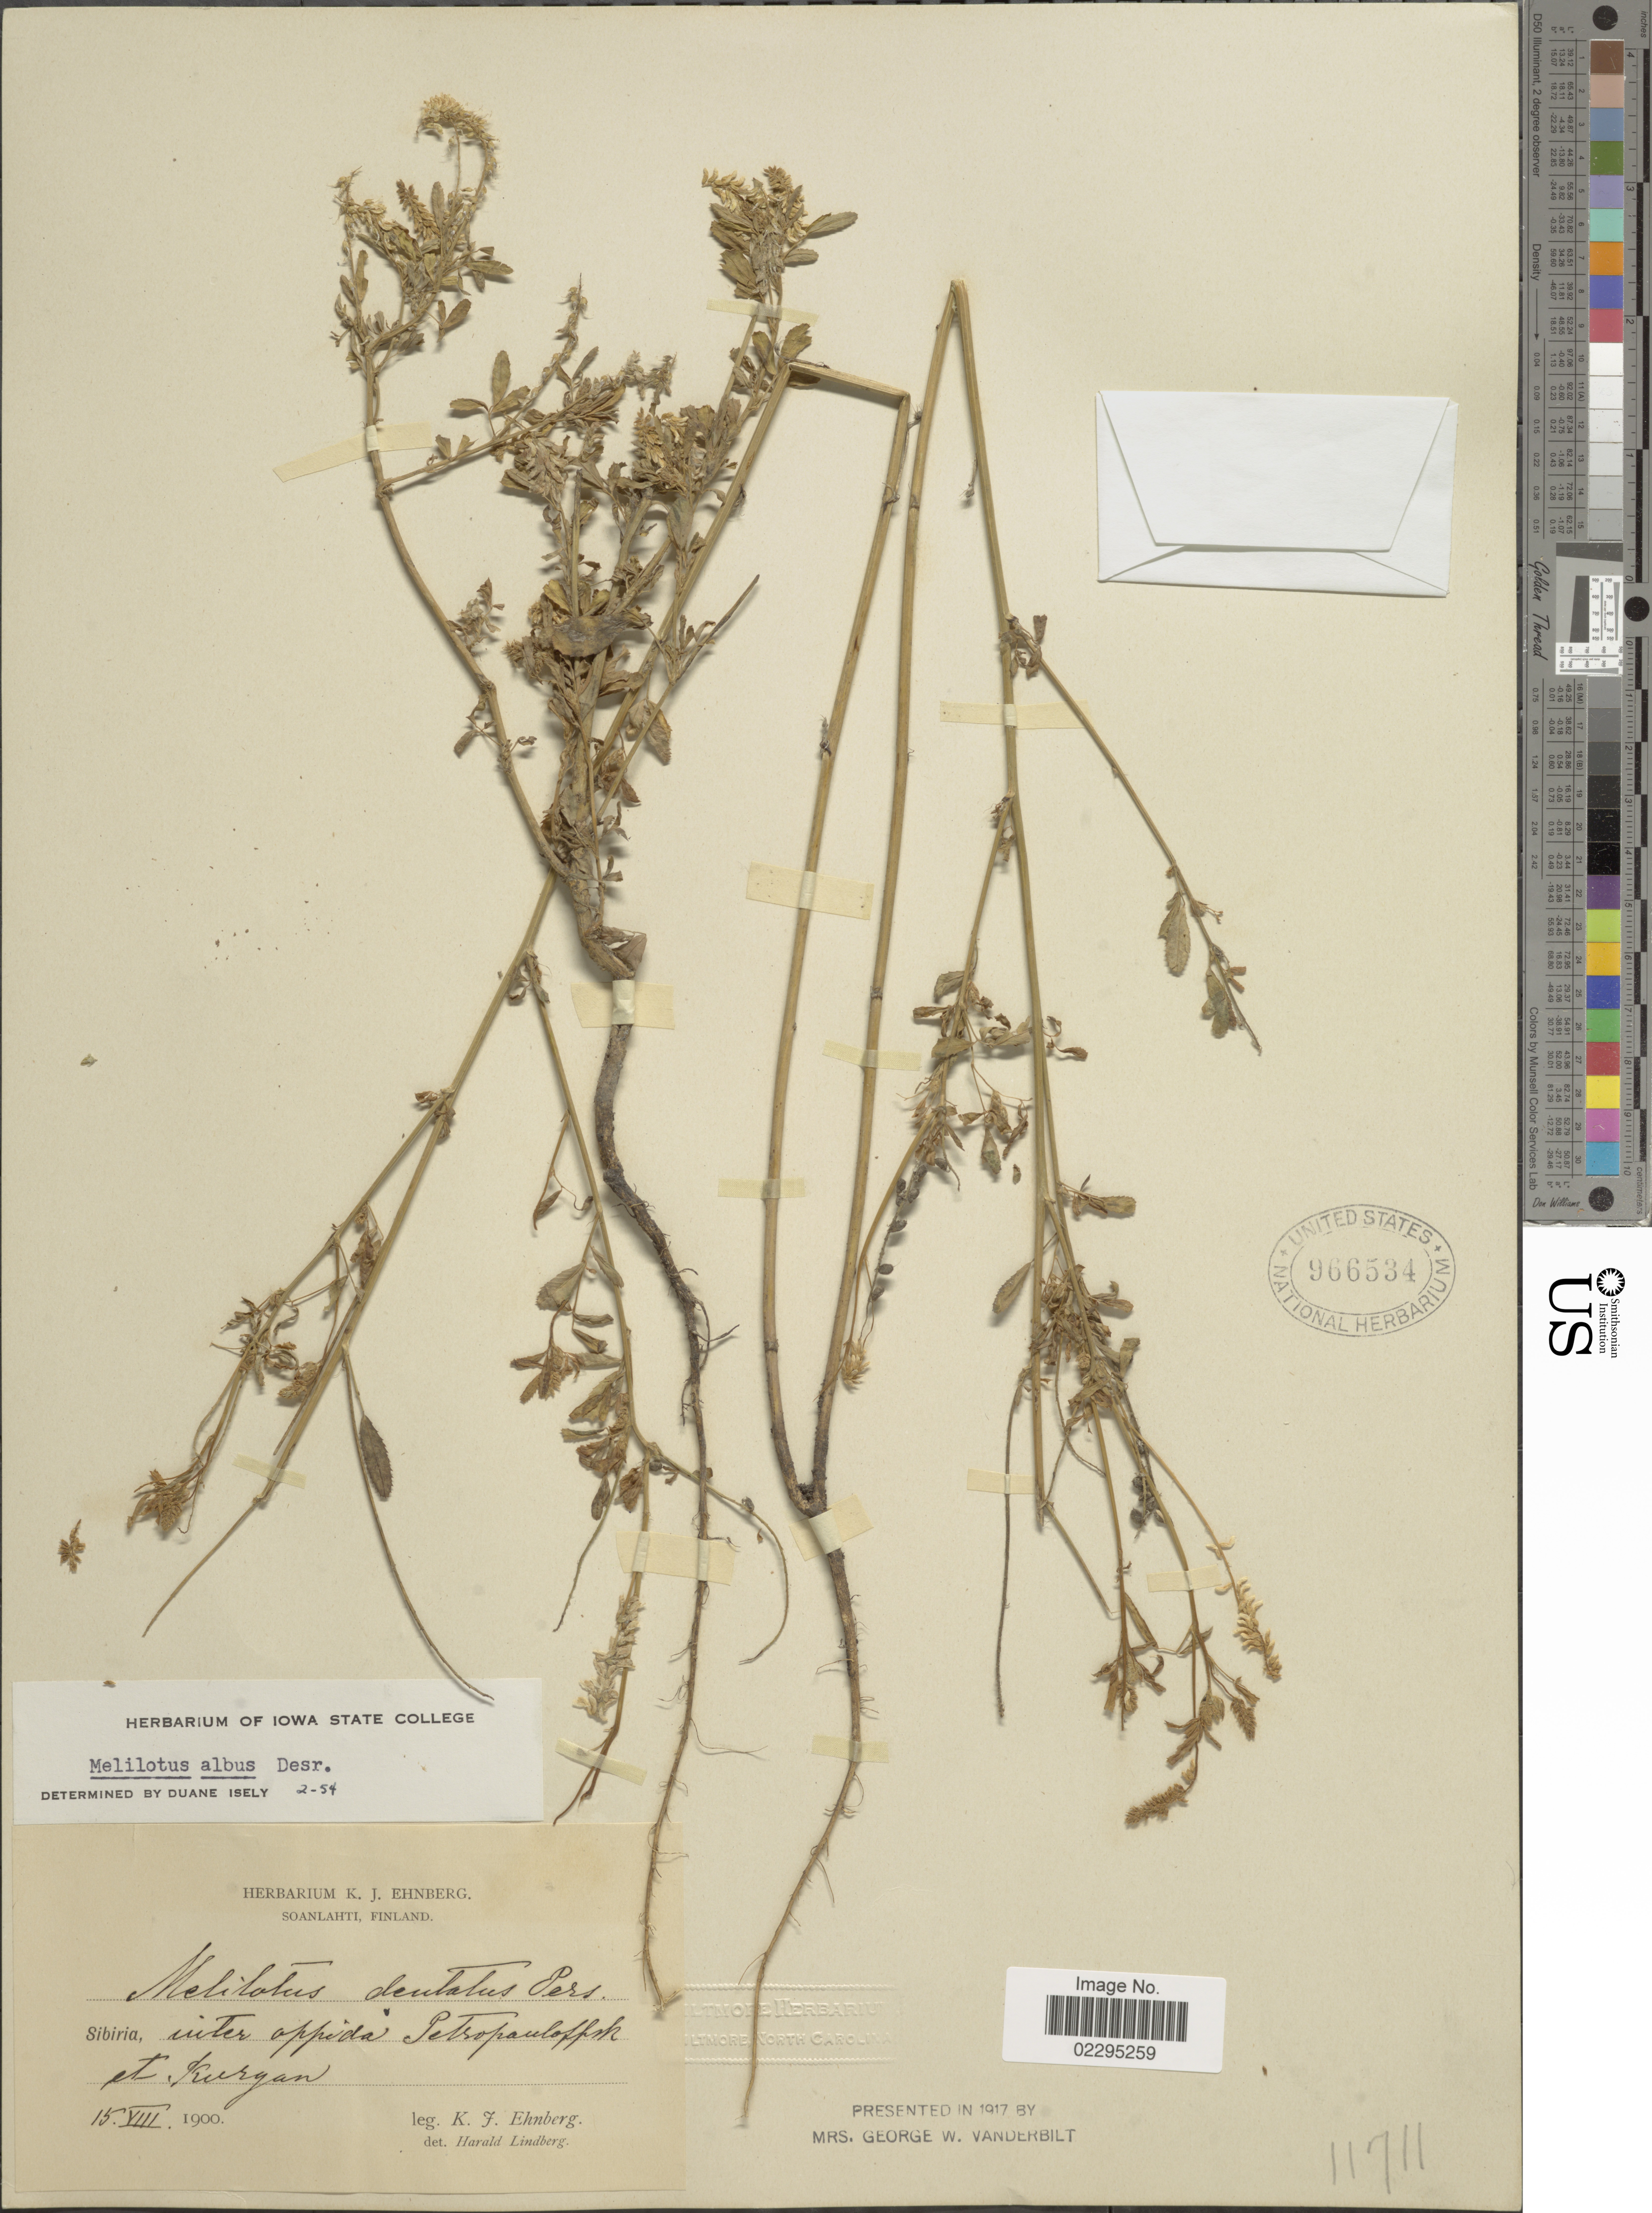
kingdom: Plantae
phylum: Tracheophyta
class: Magnoliopsida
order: Fabales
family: Fabaceae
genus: Melilotus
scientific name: Melilotus albus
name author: Medik.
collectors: K. Ehnberg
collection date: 1900-07-15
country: Russian Federation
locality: Sibiria, inter oppida Petropaulo [illegible text].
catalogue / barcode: US 966534